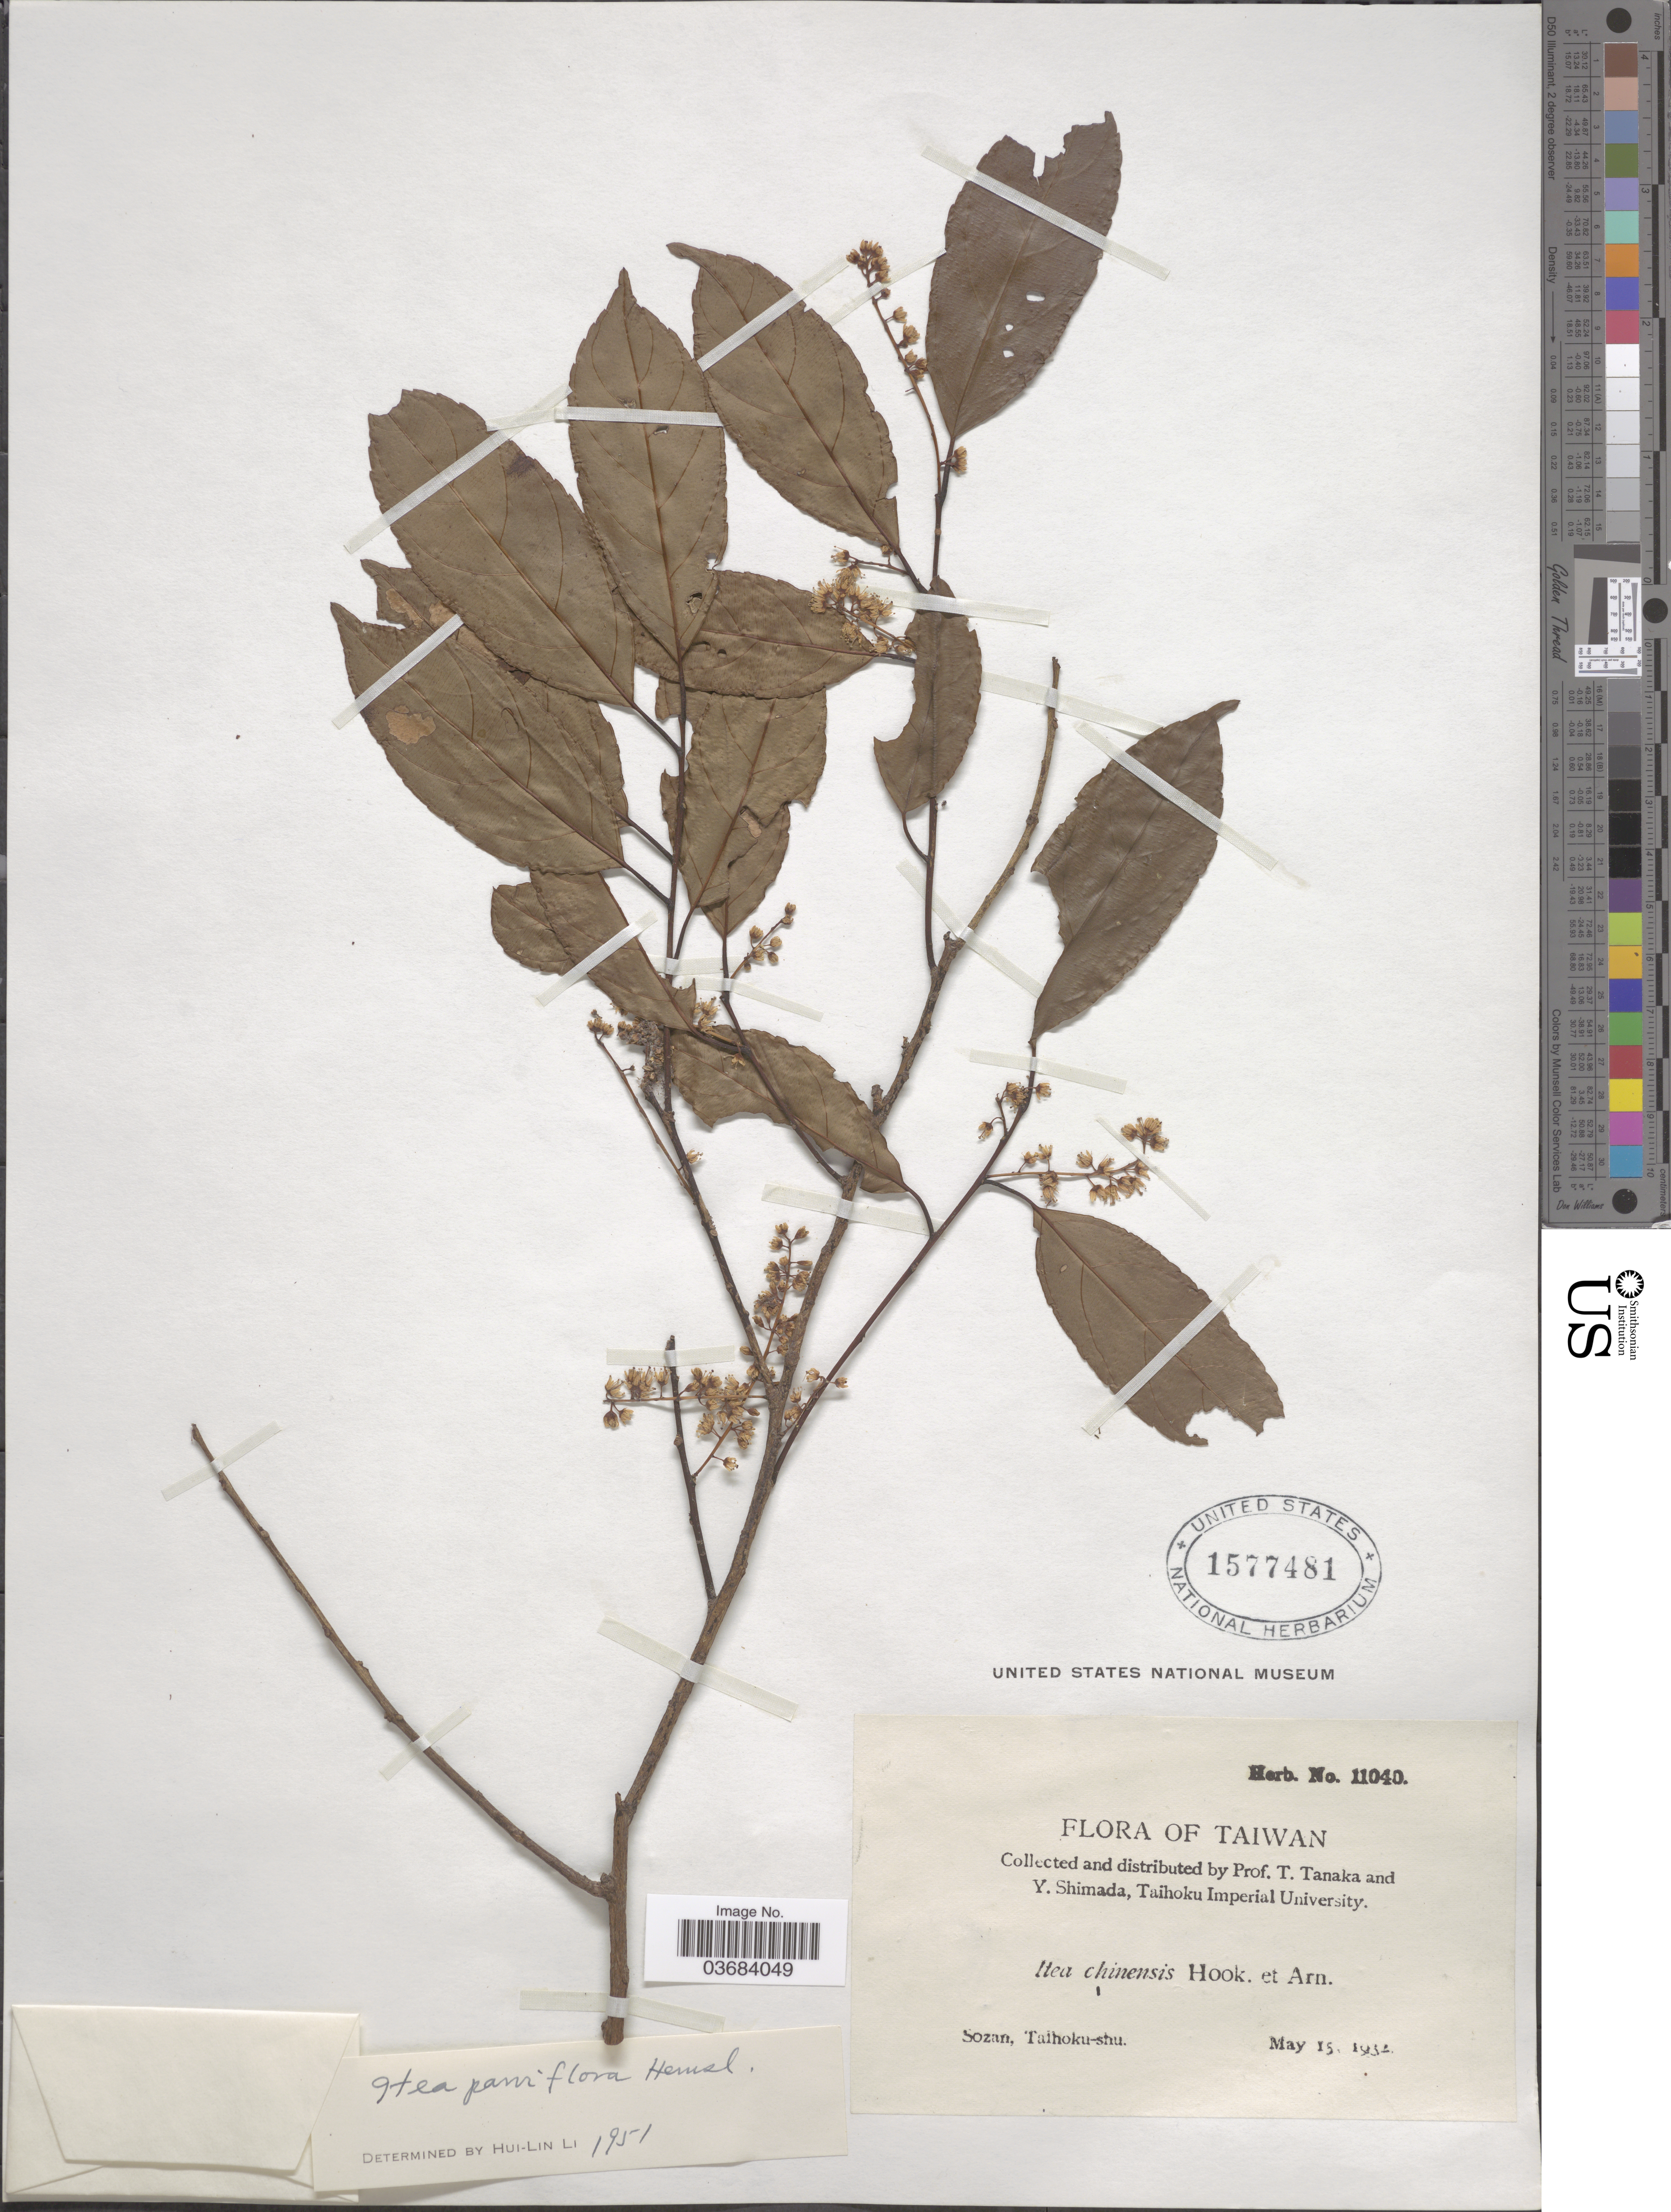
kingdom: Plantae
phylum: Tracheophyta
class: Magnoliopsida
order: Saxifragales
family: Iteaceae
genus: Itea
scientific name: Itea parviflora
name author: Hemsl.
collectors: T. Tanaka & Y. Shimada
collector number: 11040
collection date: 1932-05-15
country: Taiwan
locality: Sozan, Taihoku-shu.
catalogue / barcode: US 1577481